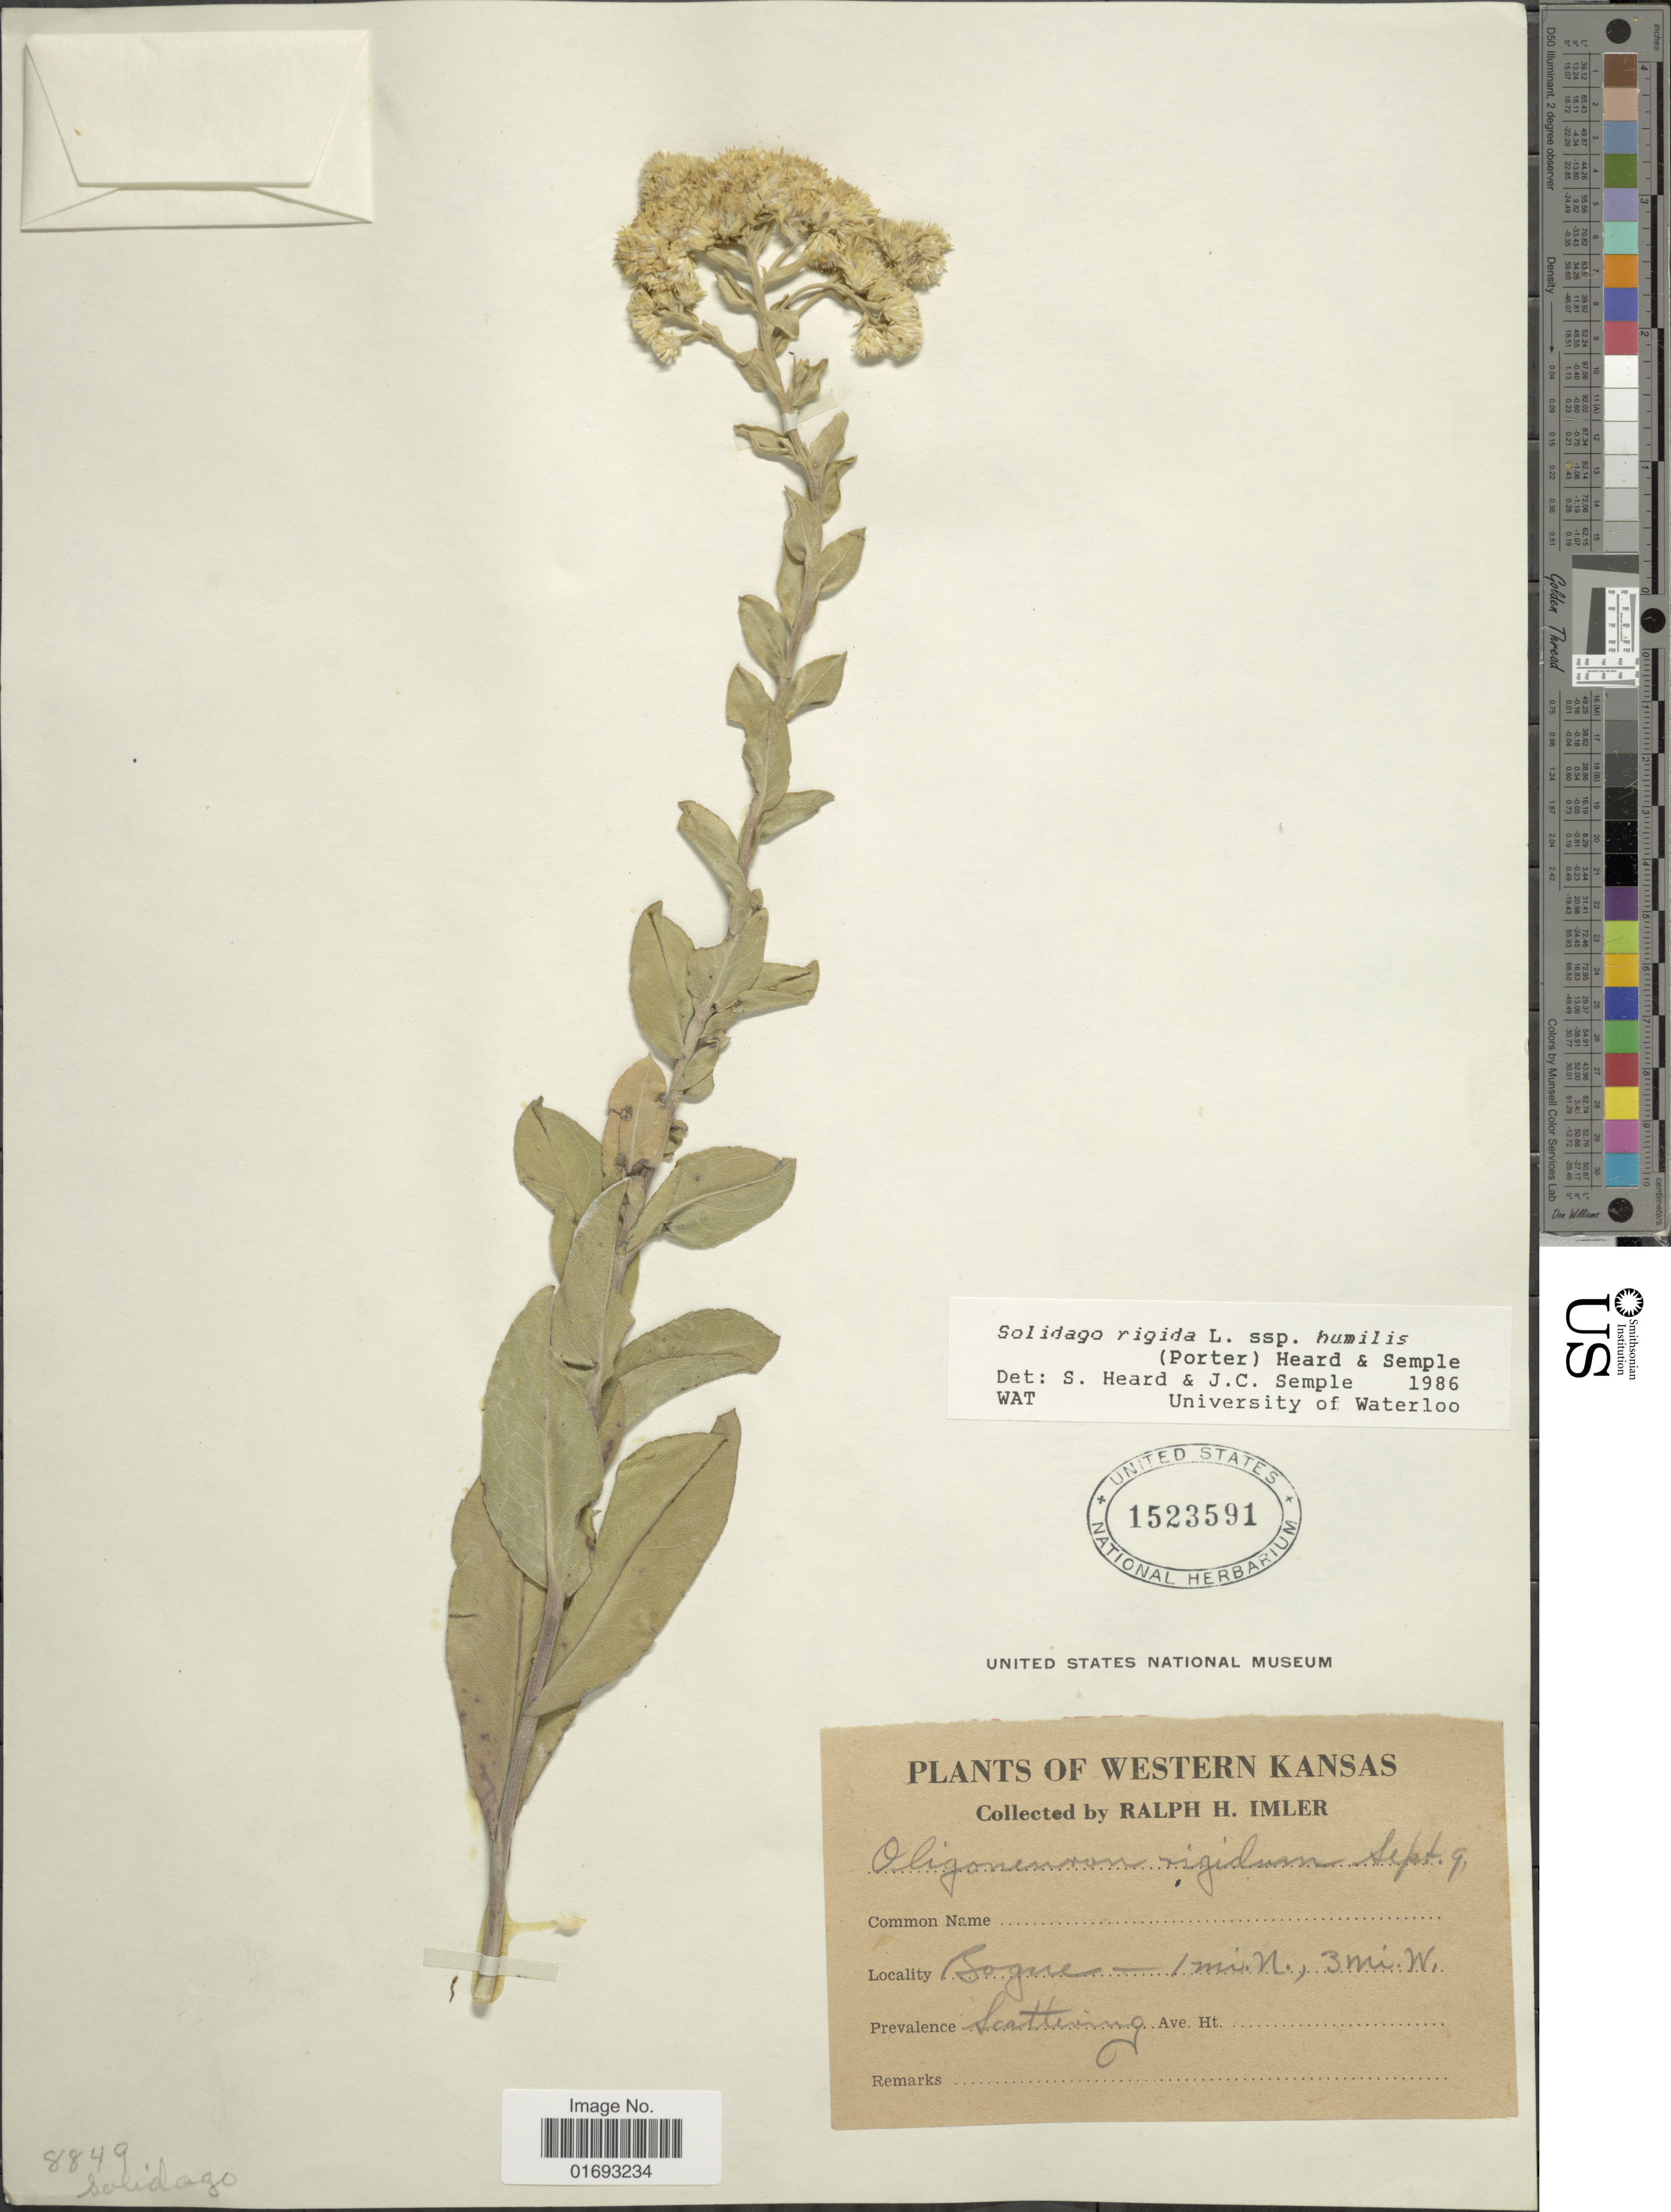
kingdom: Plantae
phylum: Tracheophyta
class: Magnoliopsida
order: Asterales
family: Asteraceae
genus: Oligoneuron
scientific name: Oligoneuron rigidum var. humile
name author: (Porter) G.L. Nesom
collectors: R. Imler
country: United States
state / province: Kansas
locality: Western Kansas, Bogue, i mi. N., 3 mi. W., Scattering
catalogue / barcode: US 1523591